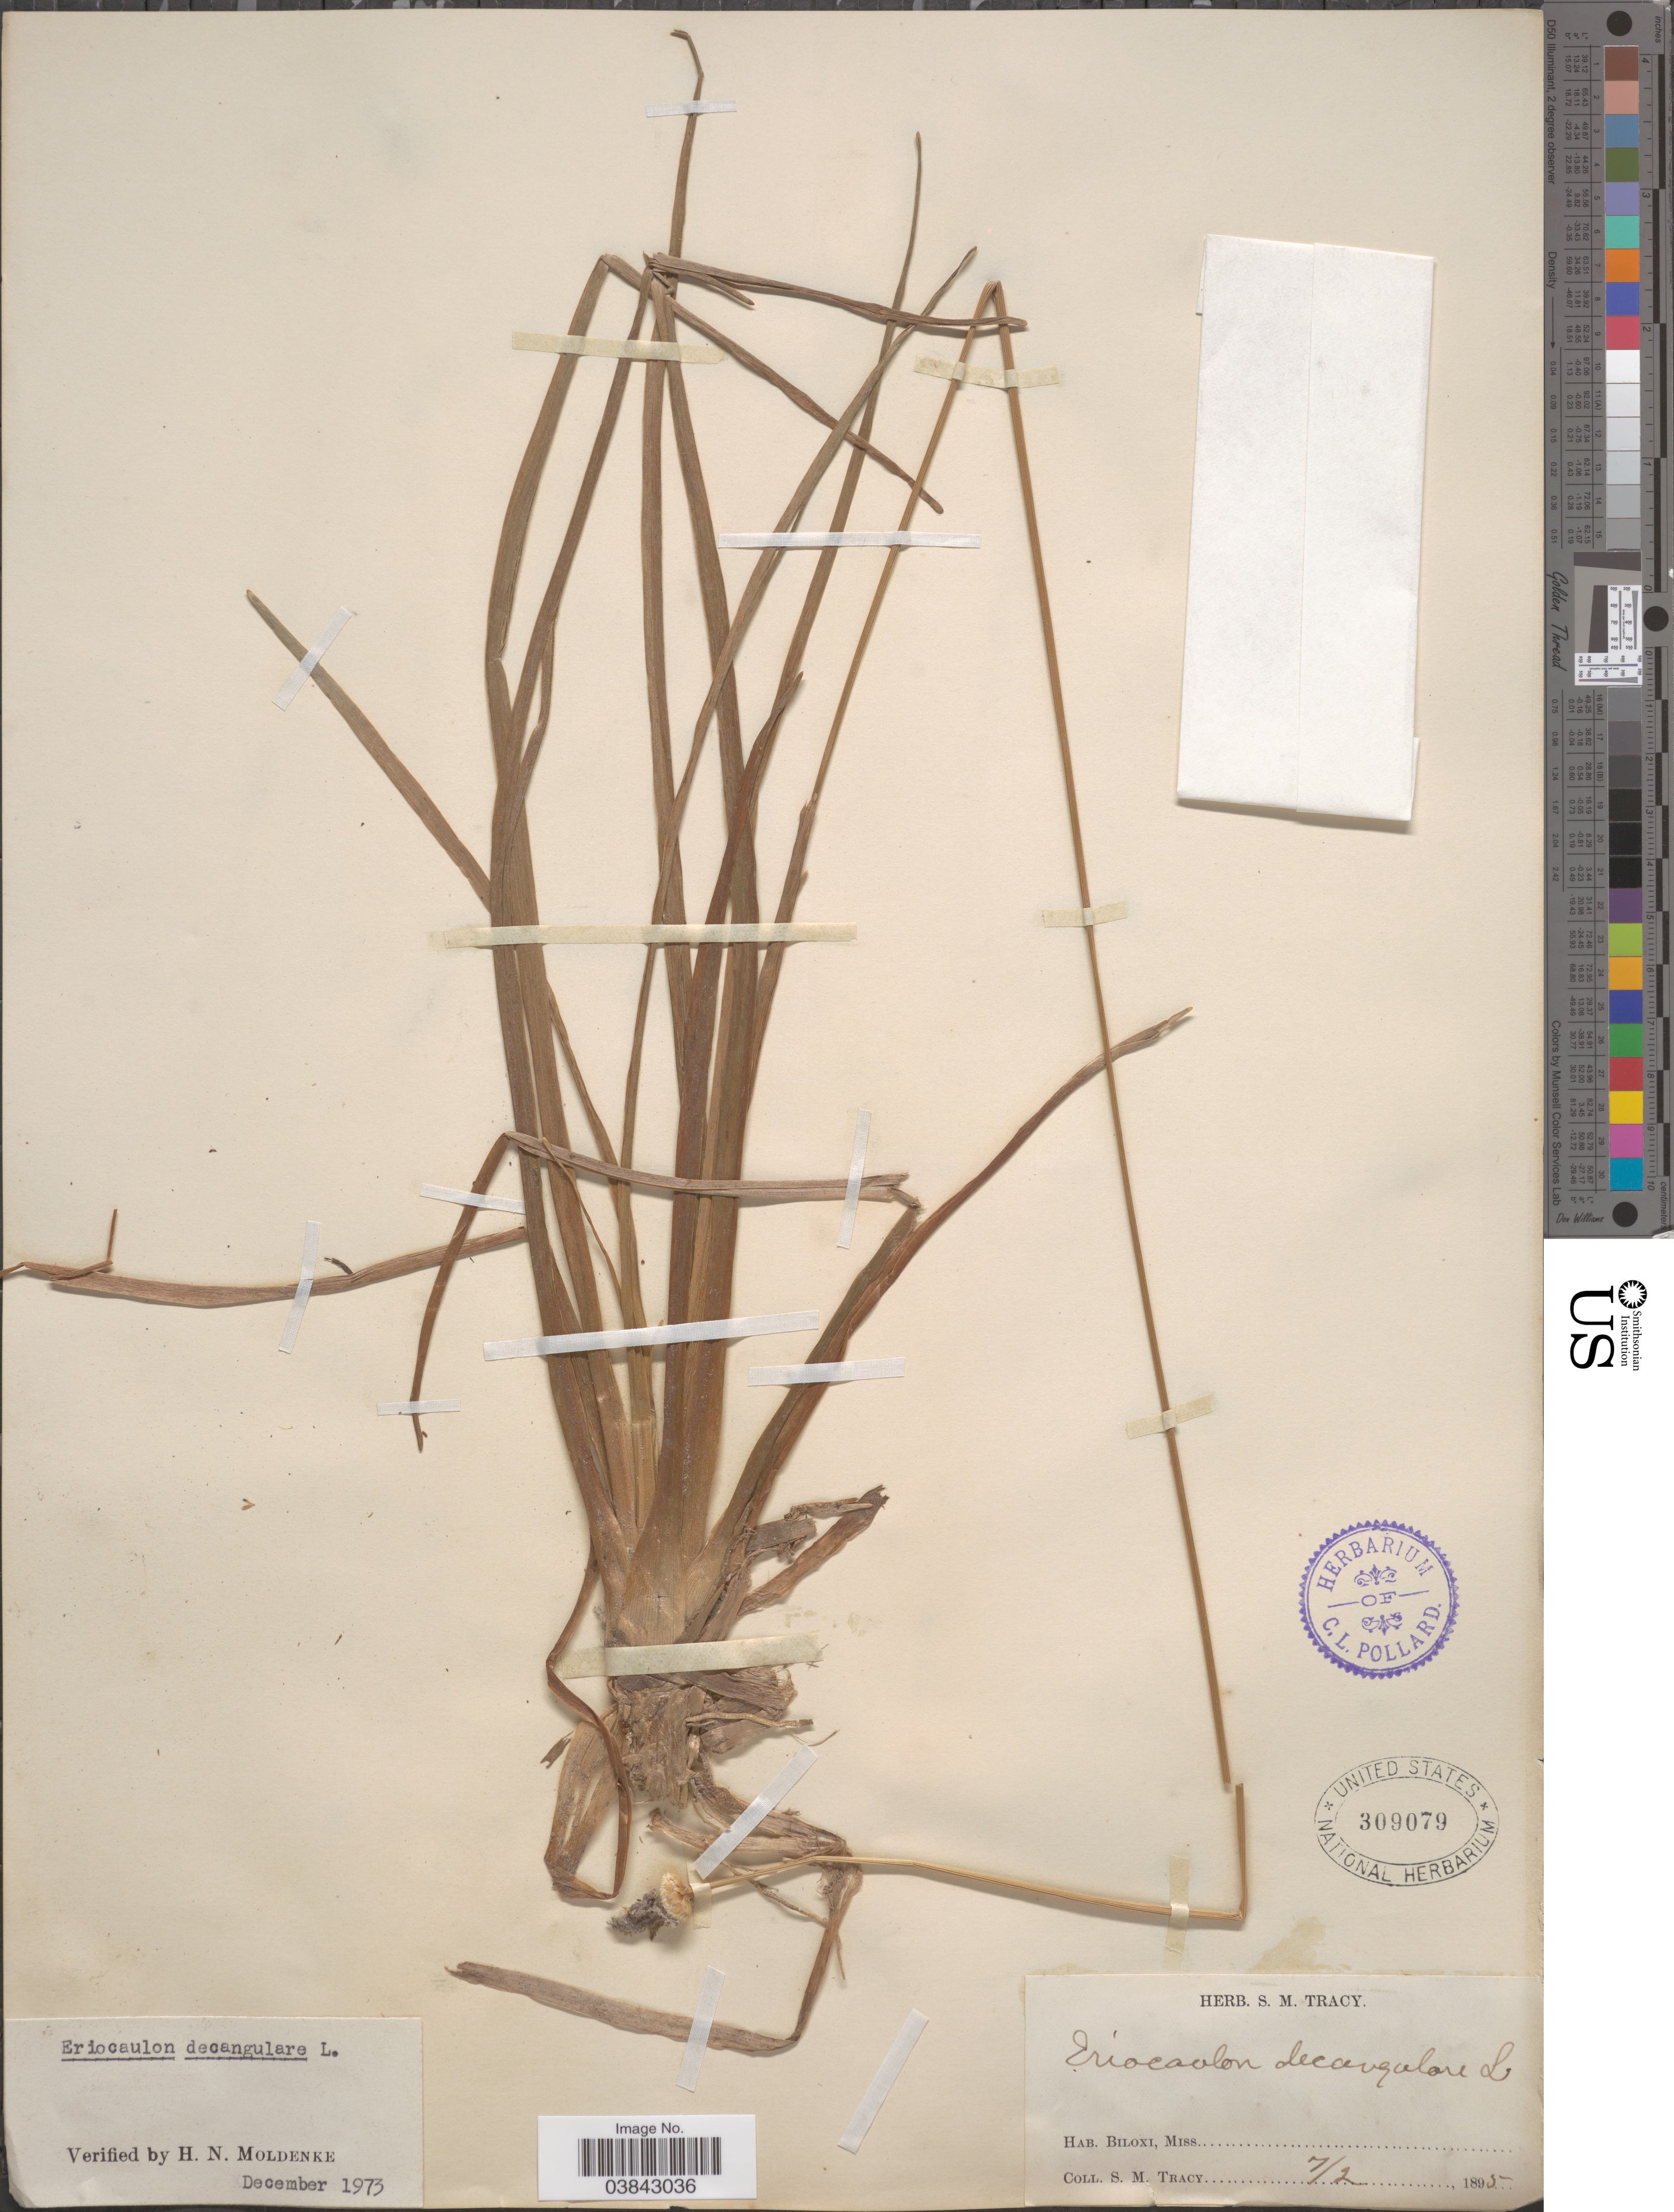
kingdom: Plantae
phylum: Tracheophyta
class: Liliopsida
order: Poales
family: Eriocaulaceae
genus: Eriocaulon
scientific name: Eriocaulon decangulare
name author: L.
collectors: S. M. Tracy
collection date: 1895-07-02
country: United States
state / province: Mississippi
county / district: Harrison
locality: Biloxi.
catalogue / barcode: US 309079